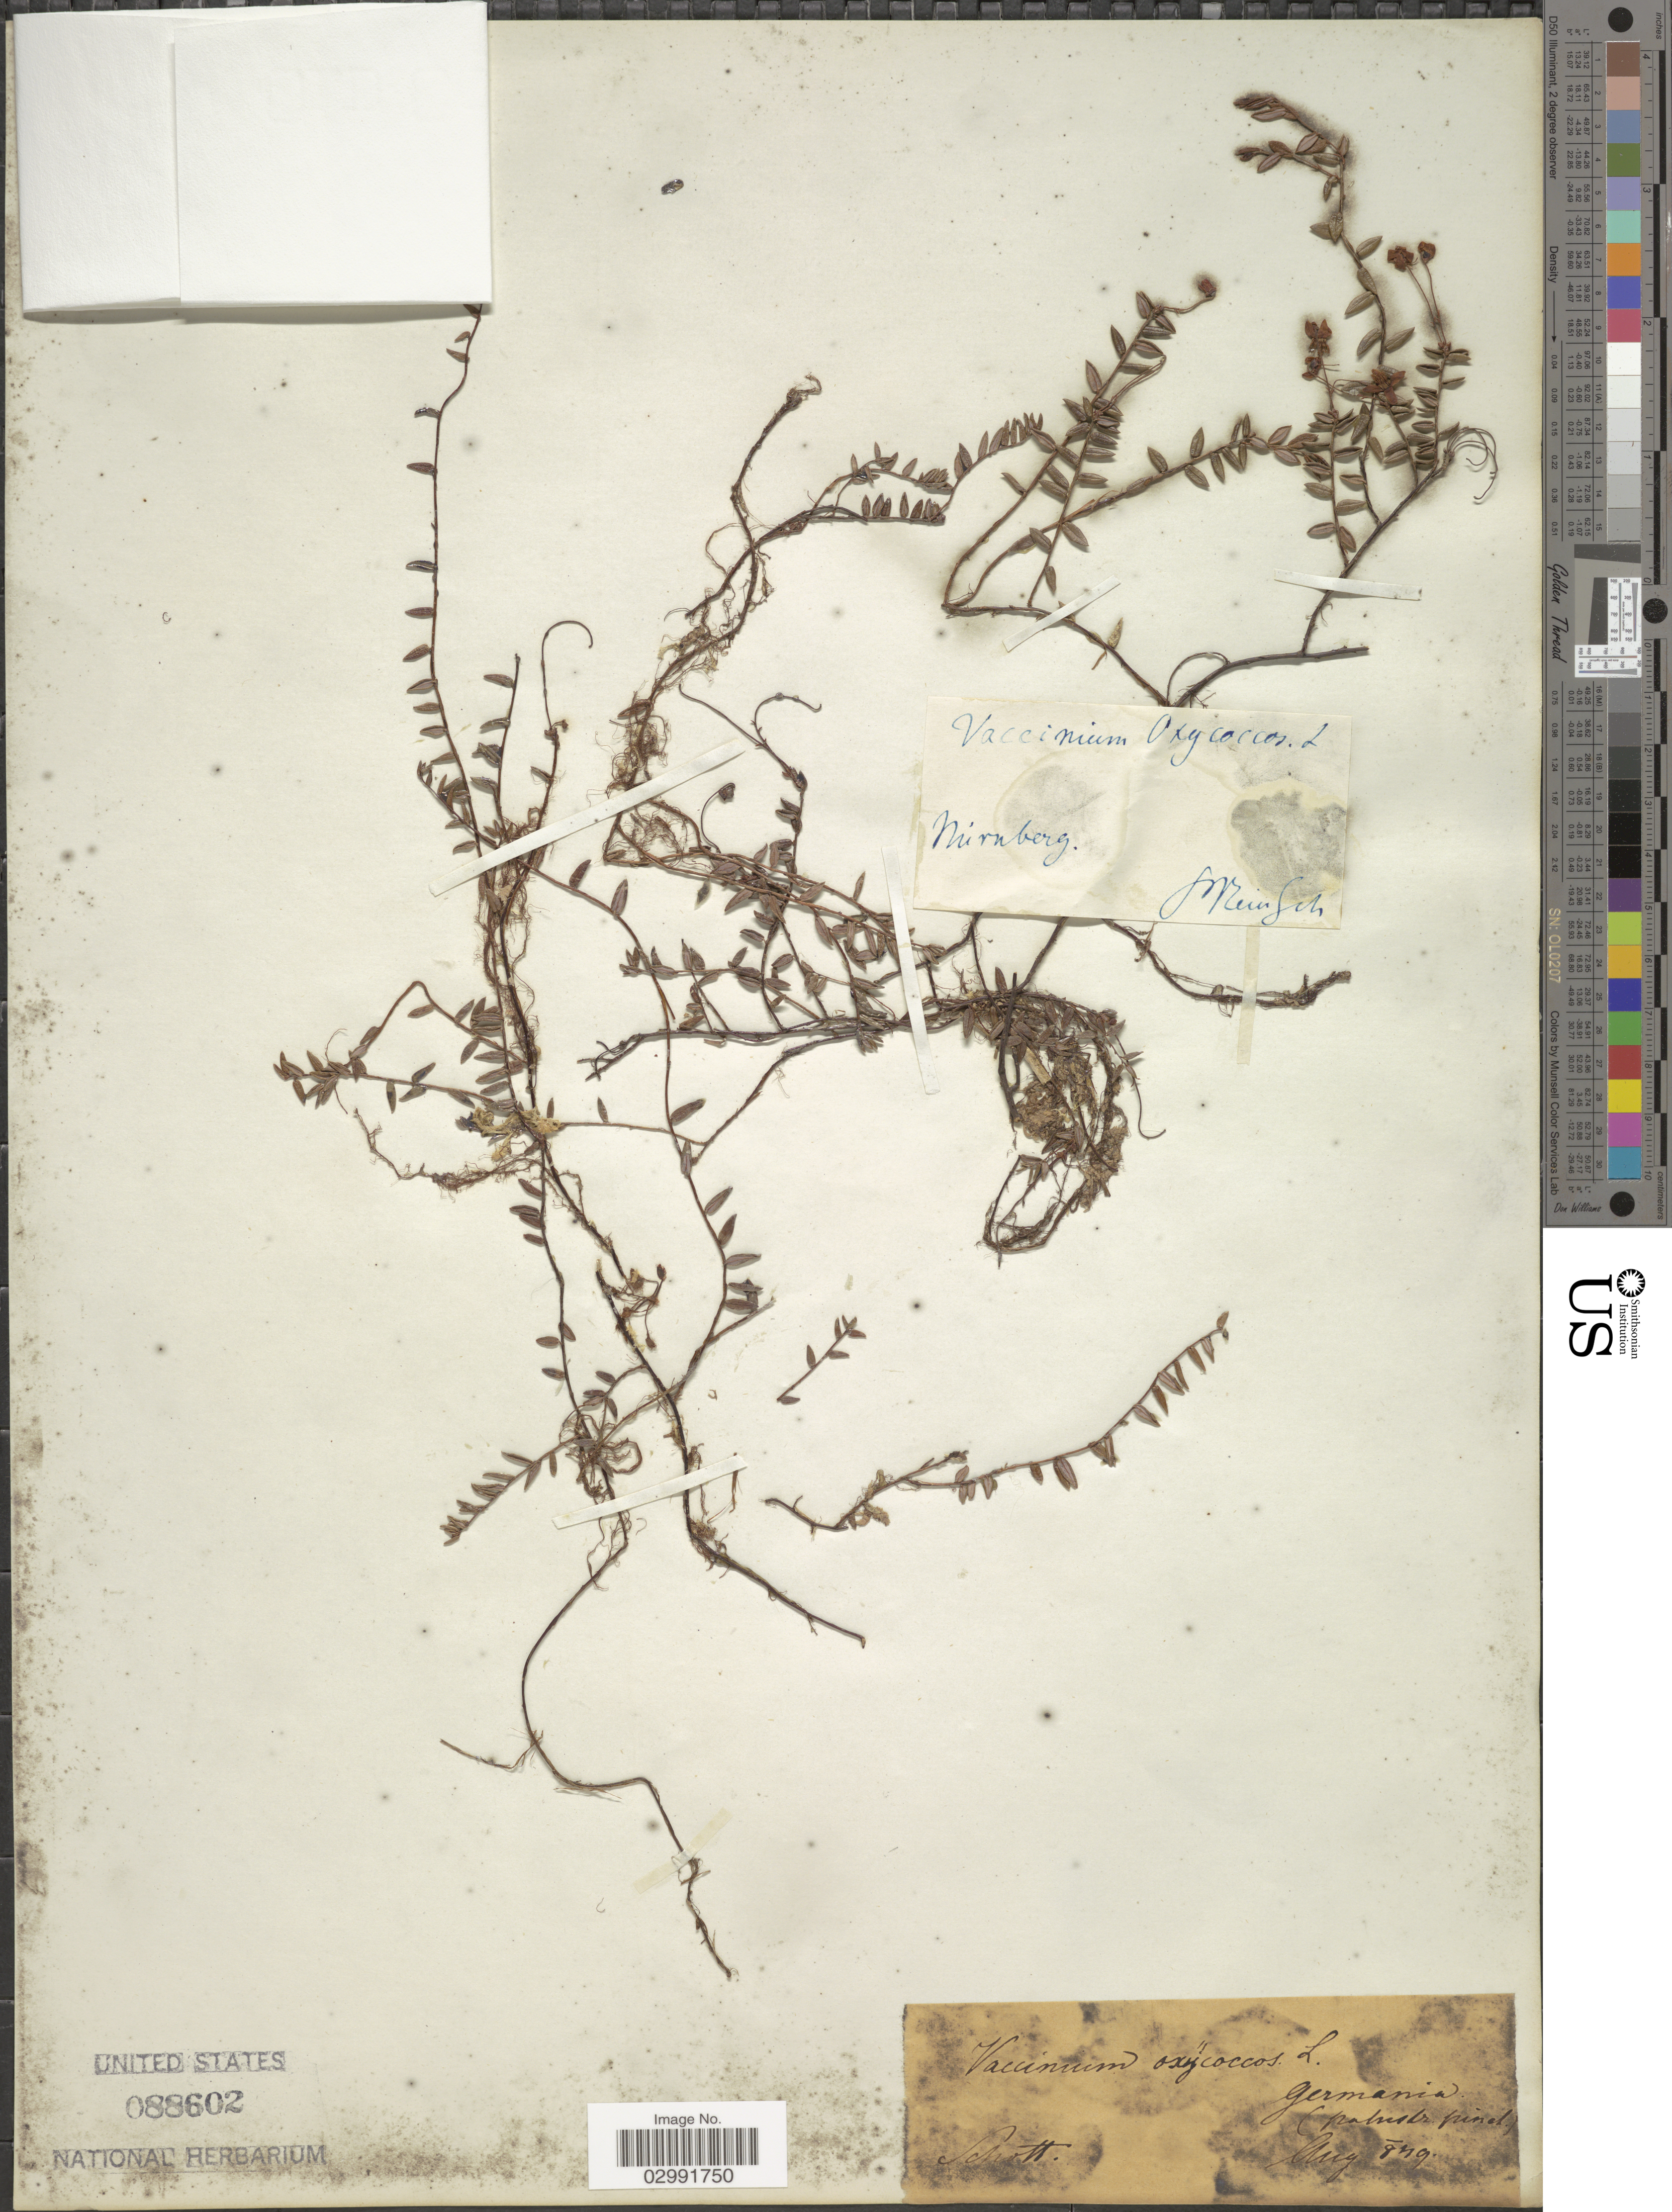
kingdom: Plantae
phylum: Tracheophyta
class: Magnoliopsida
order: Ericales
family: Ericaceae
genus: Vaccinium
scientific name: Vaccinium oxycoccos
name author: L.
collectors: Schott, --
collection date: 1849-08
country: Germany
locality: Germania (palustr. pinet.)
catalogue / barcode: US 88602